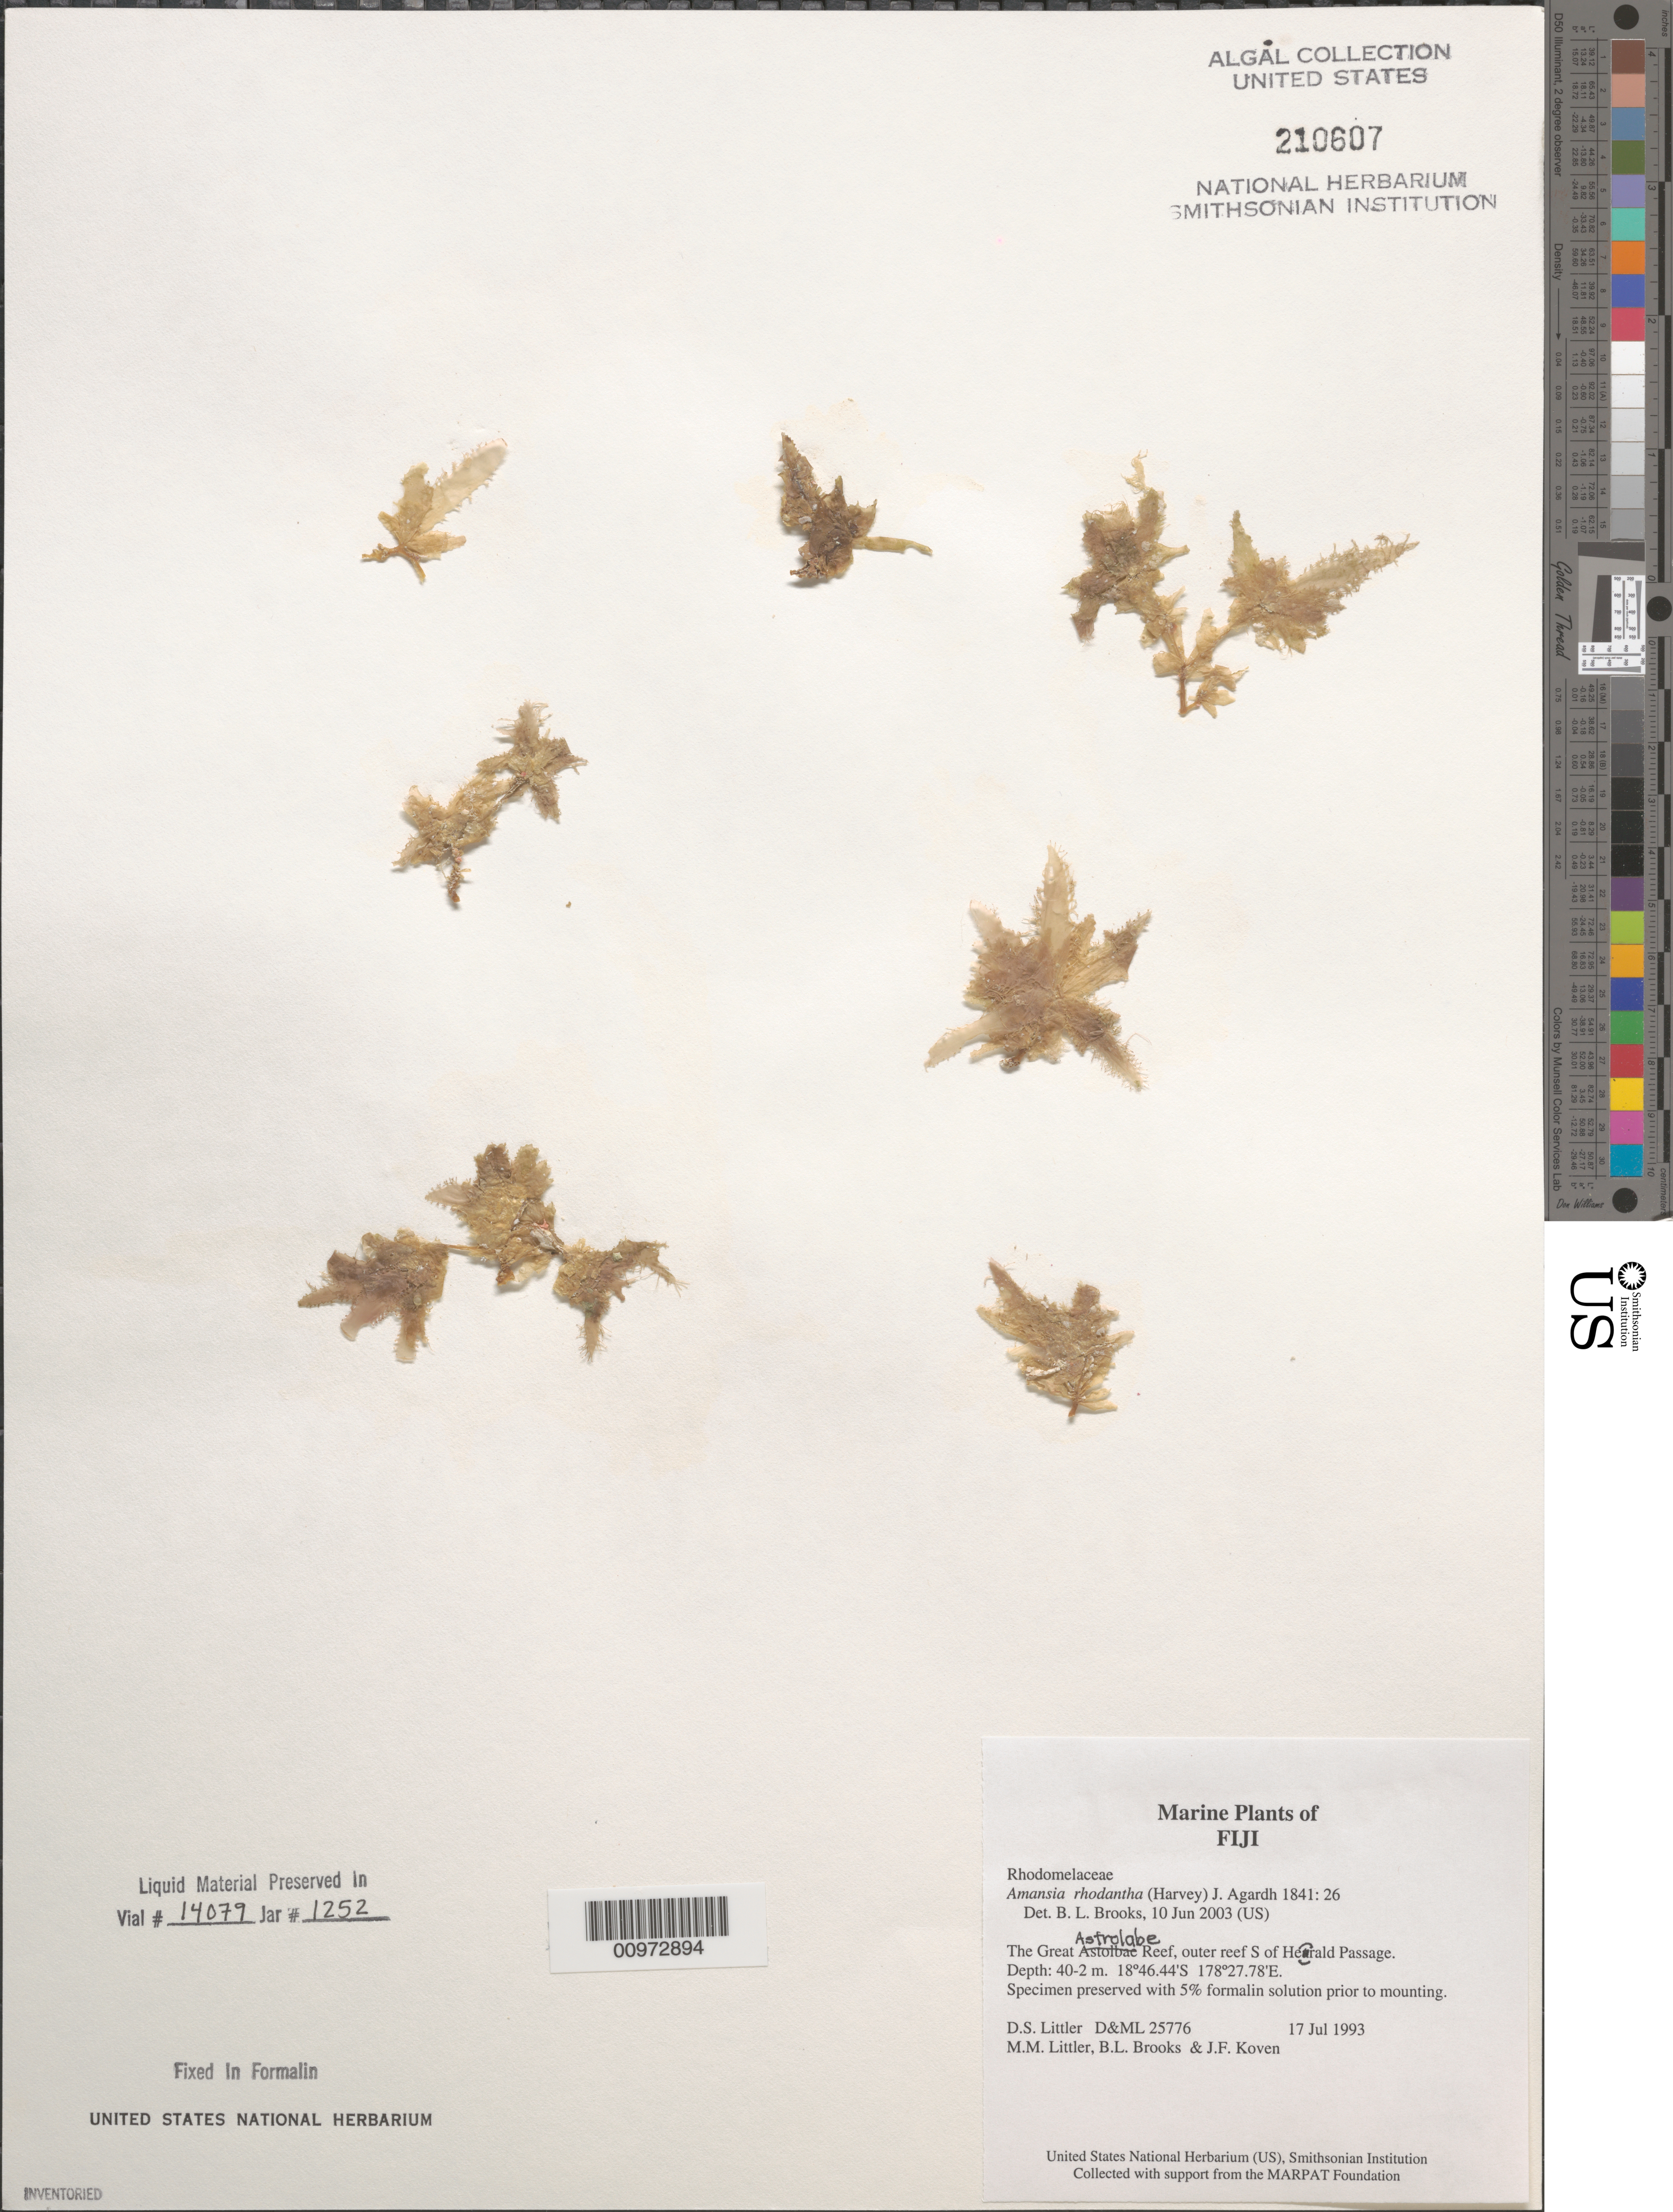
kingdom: Plantae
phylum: Rhodophyta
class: Florideophyceae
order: Ceramiales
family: Rhodomelaceae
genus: Amansia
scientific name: Amansia rhodantha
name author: (Harv.) J. Agardh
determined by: Brooks, B. L., (BOT), Smithsonian Institution - National Museum of Natural History (UNITED STATES)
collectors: D. S. Littler, M. M. Littler, B. Brooks & J. Koven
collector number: D&ML 25776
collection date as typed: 17 Jul 1993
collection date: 1993-07-17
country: Fiji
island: Great Astrolabe Reef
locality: Great Astrolabe Reef, outer reef south of Herald Passage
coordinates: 18 46.44'S, 178 31.78'E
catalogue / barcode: US 210607